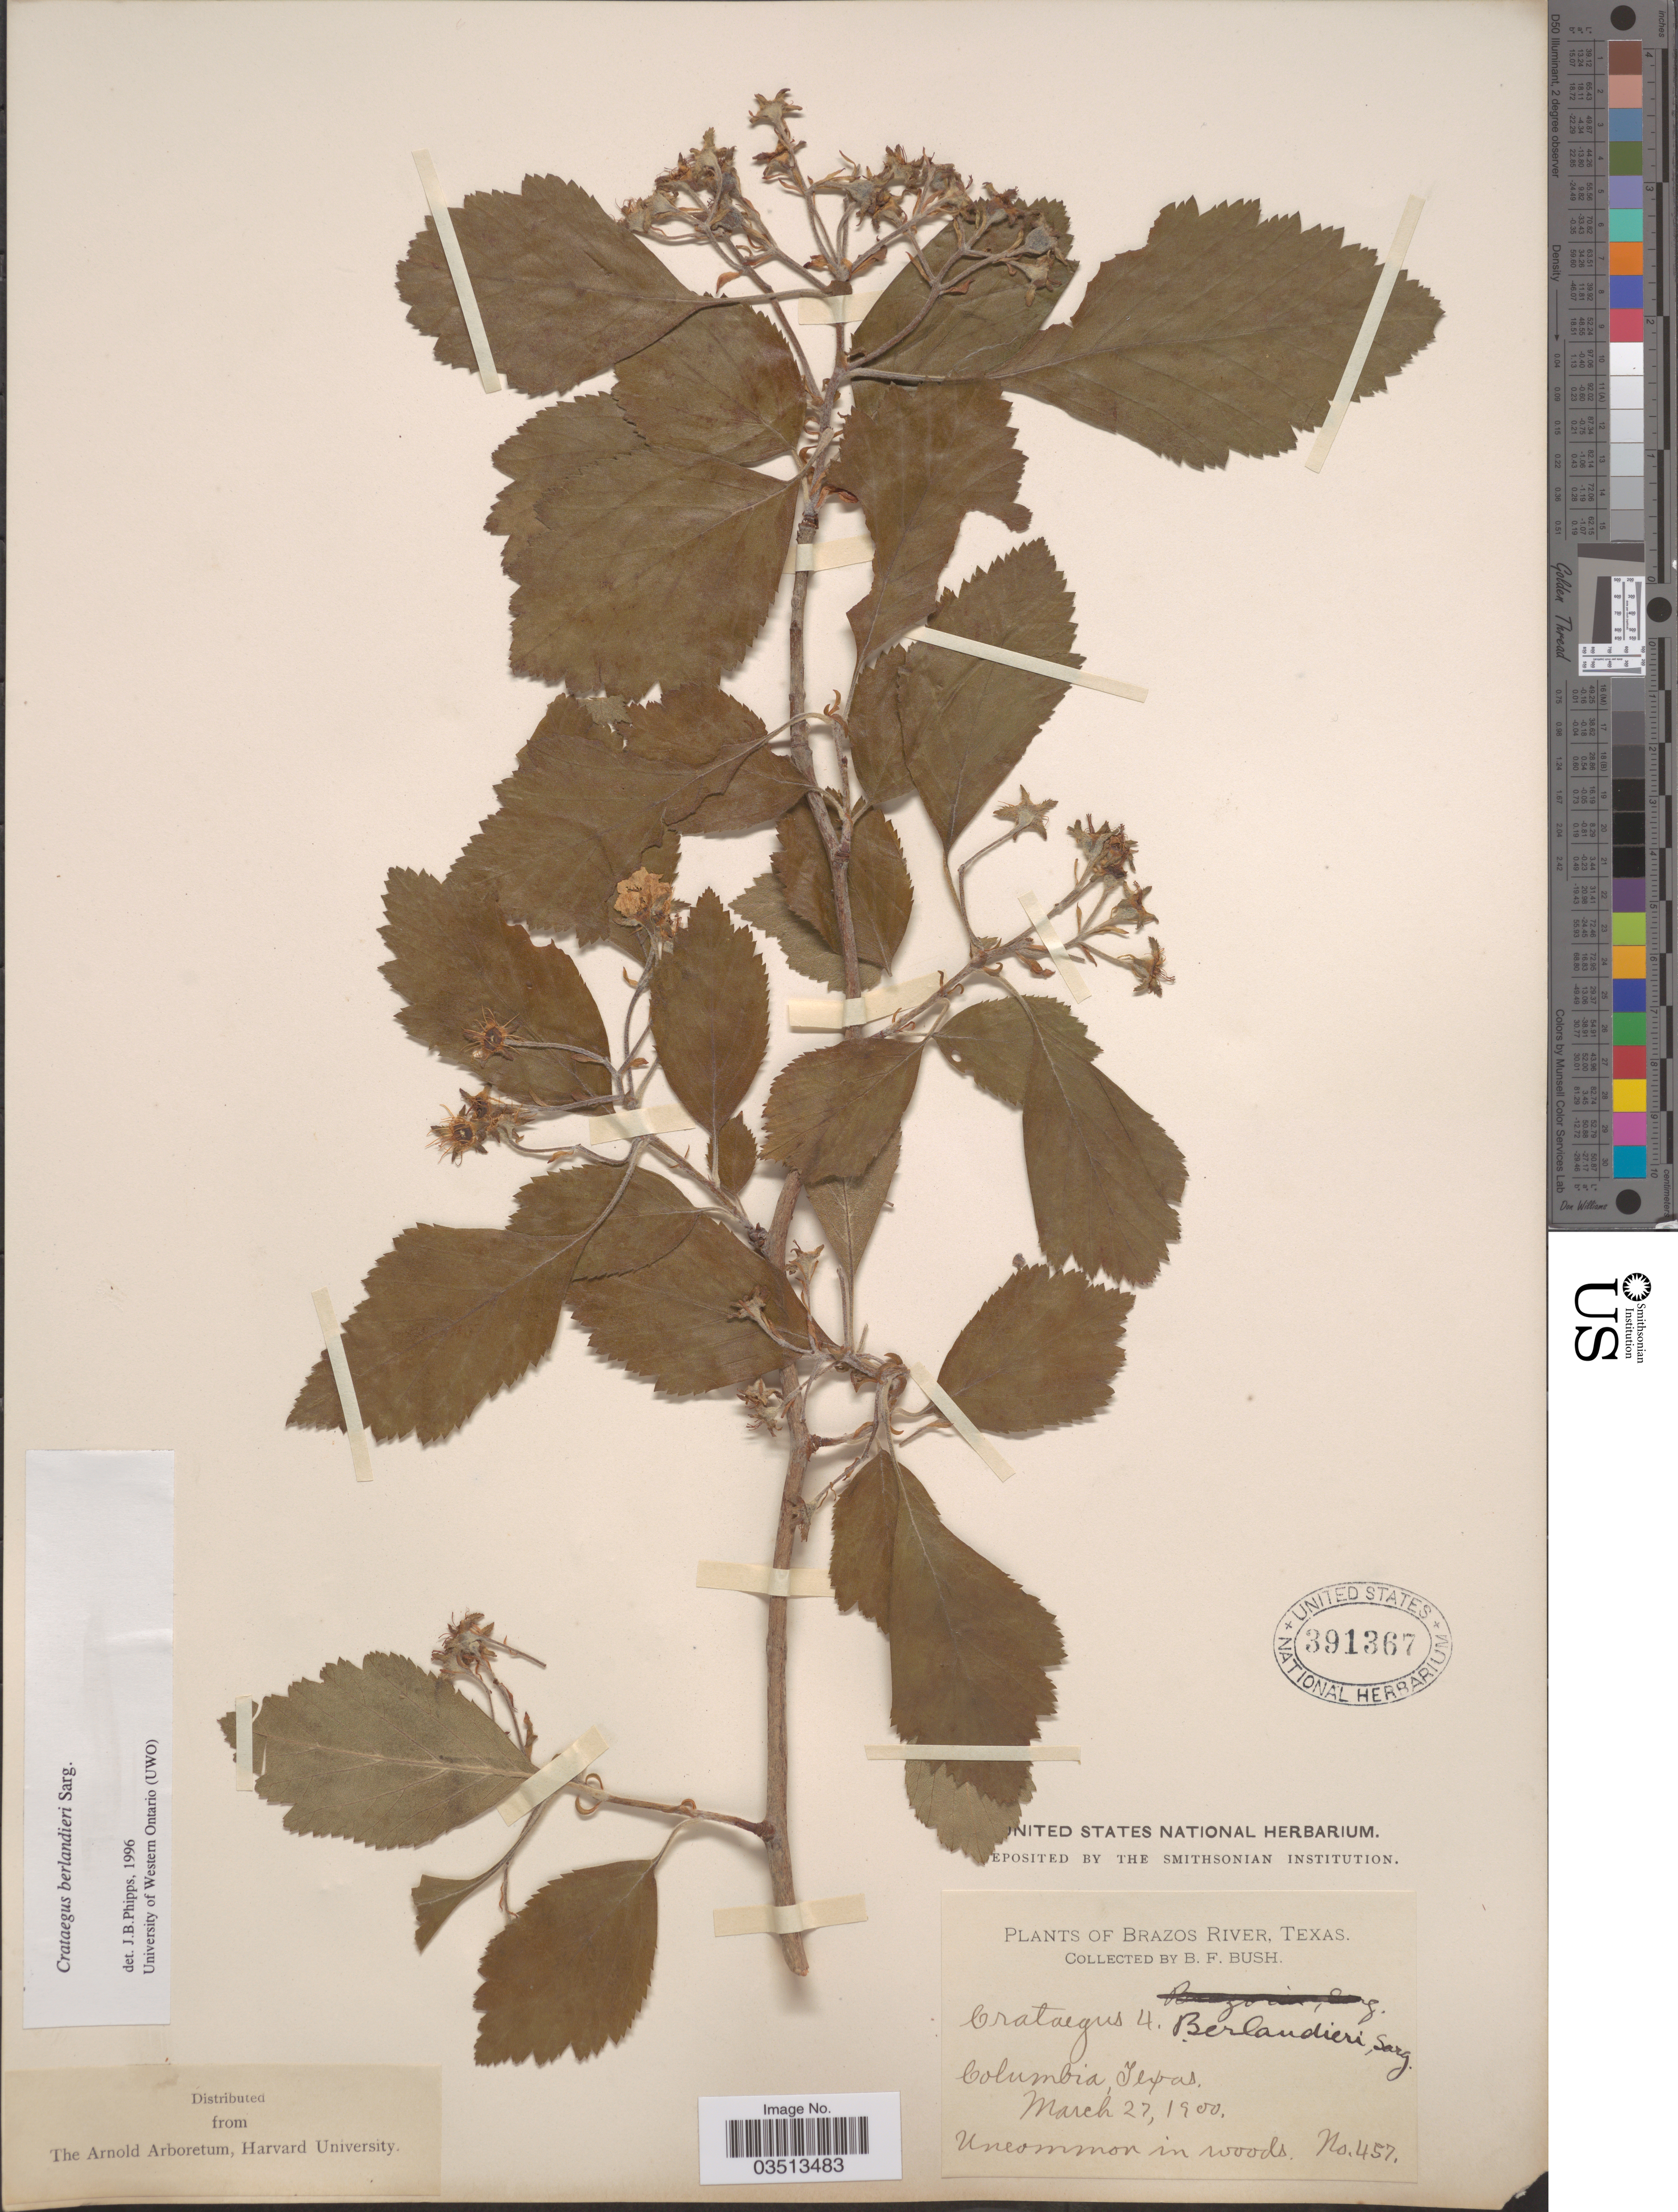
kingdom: Plantae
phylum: Tracheophyta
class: Magnoliopsida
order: Rosales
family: Rosaceae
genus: Crataegus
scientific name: Crataegus berlandieri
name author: Sarg.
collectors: B. F. Bush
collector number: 457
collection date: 1900-03-27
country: United States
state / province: Texas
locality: Brazos River. Columbia.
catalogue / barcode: US 391367